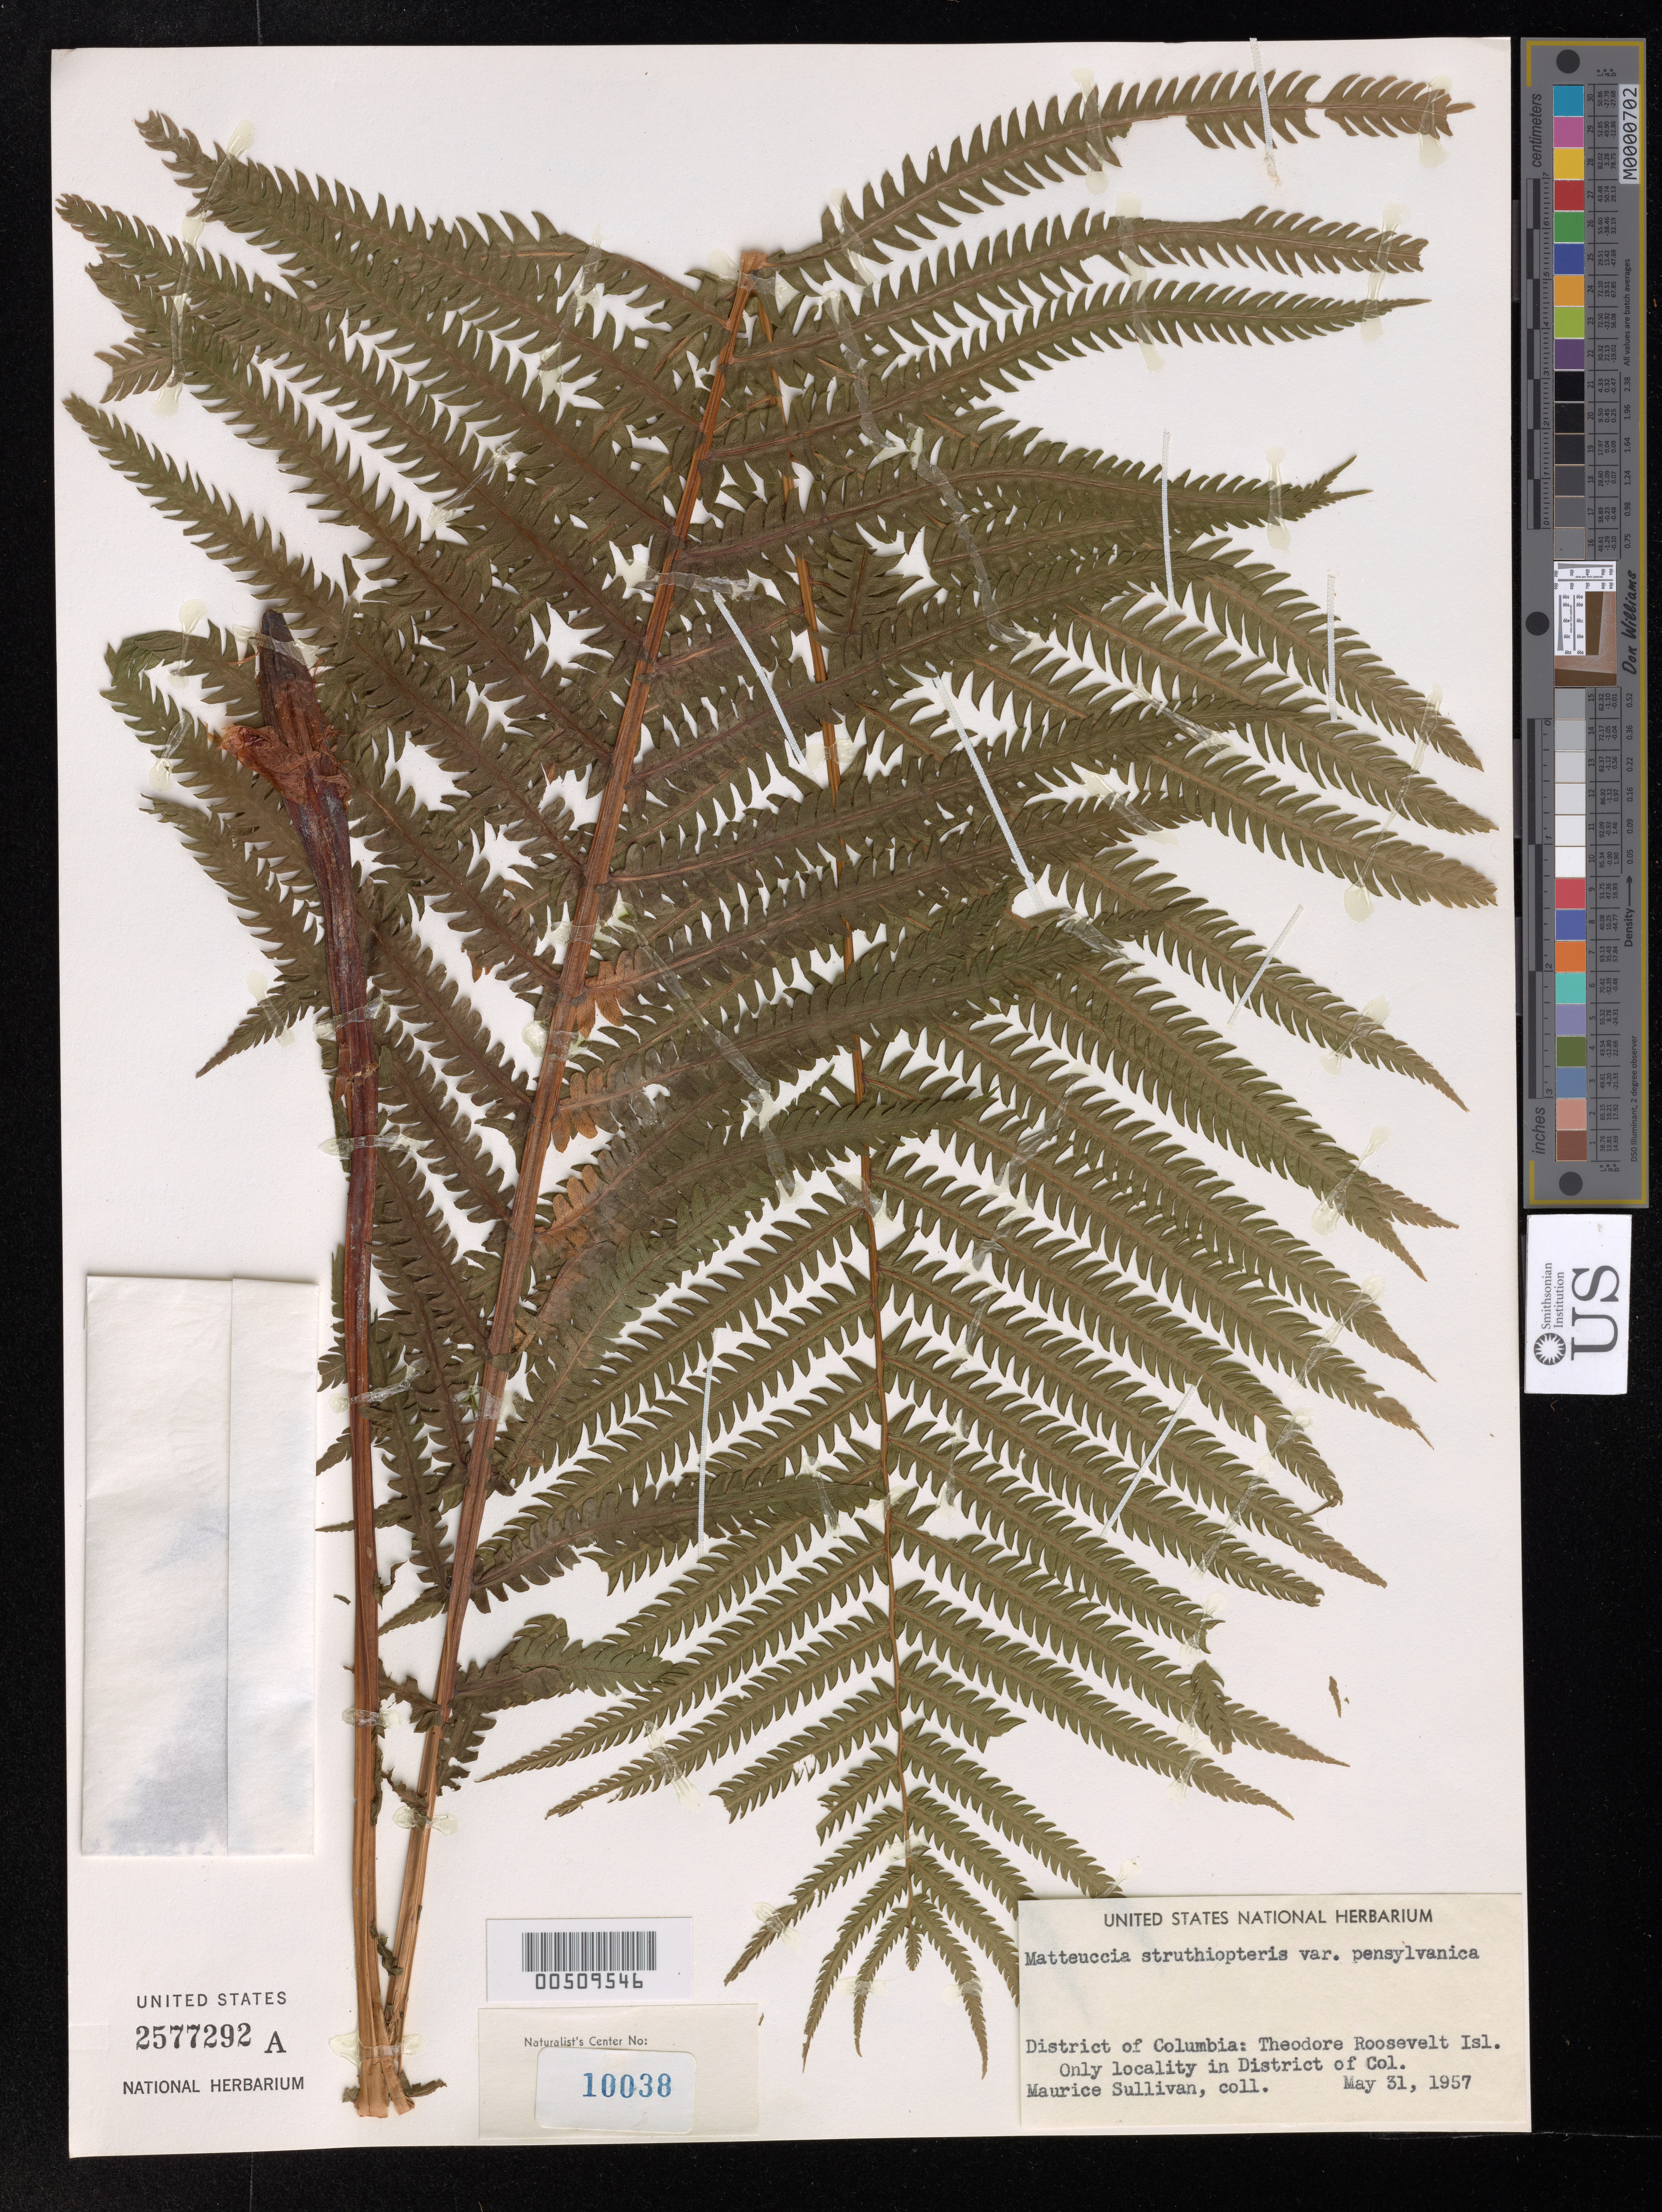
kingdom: Plantae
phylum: Tracheophyta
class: Polypodiopsida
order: Polypodiales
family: Onocleaceae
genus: Matteuccia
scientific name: Matteuccia struthiopteris var. pensylvanica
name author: (Willd.) C.V. Morton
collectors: M. Sullivan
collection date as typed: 31 May 1957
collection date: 1957-05-31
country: United States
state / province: District of Columbia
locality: Theodore Roosevelt Island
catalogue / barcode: US 2577292A